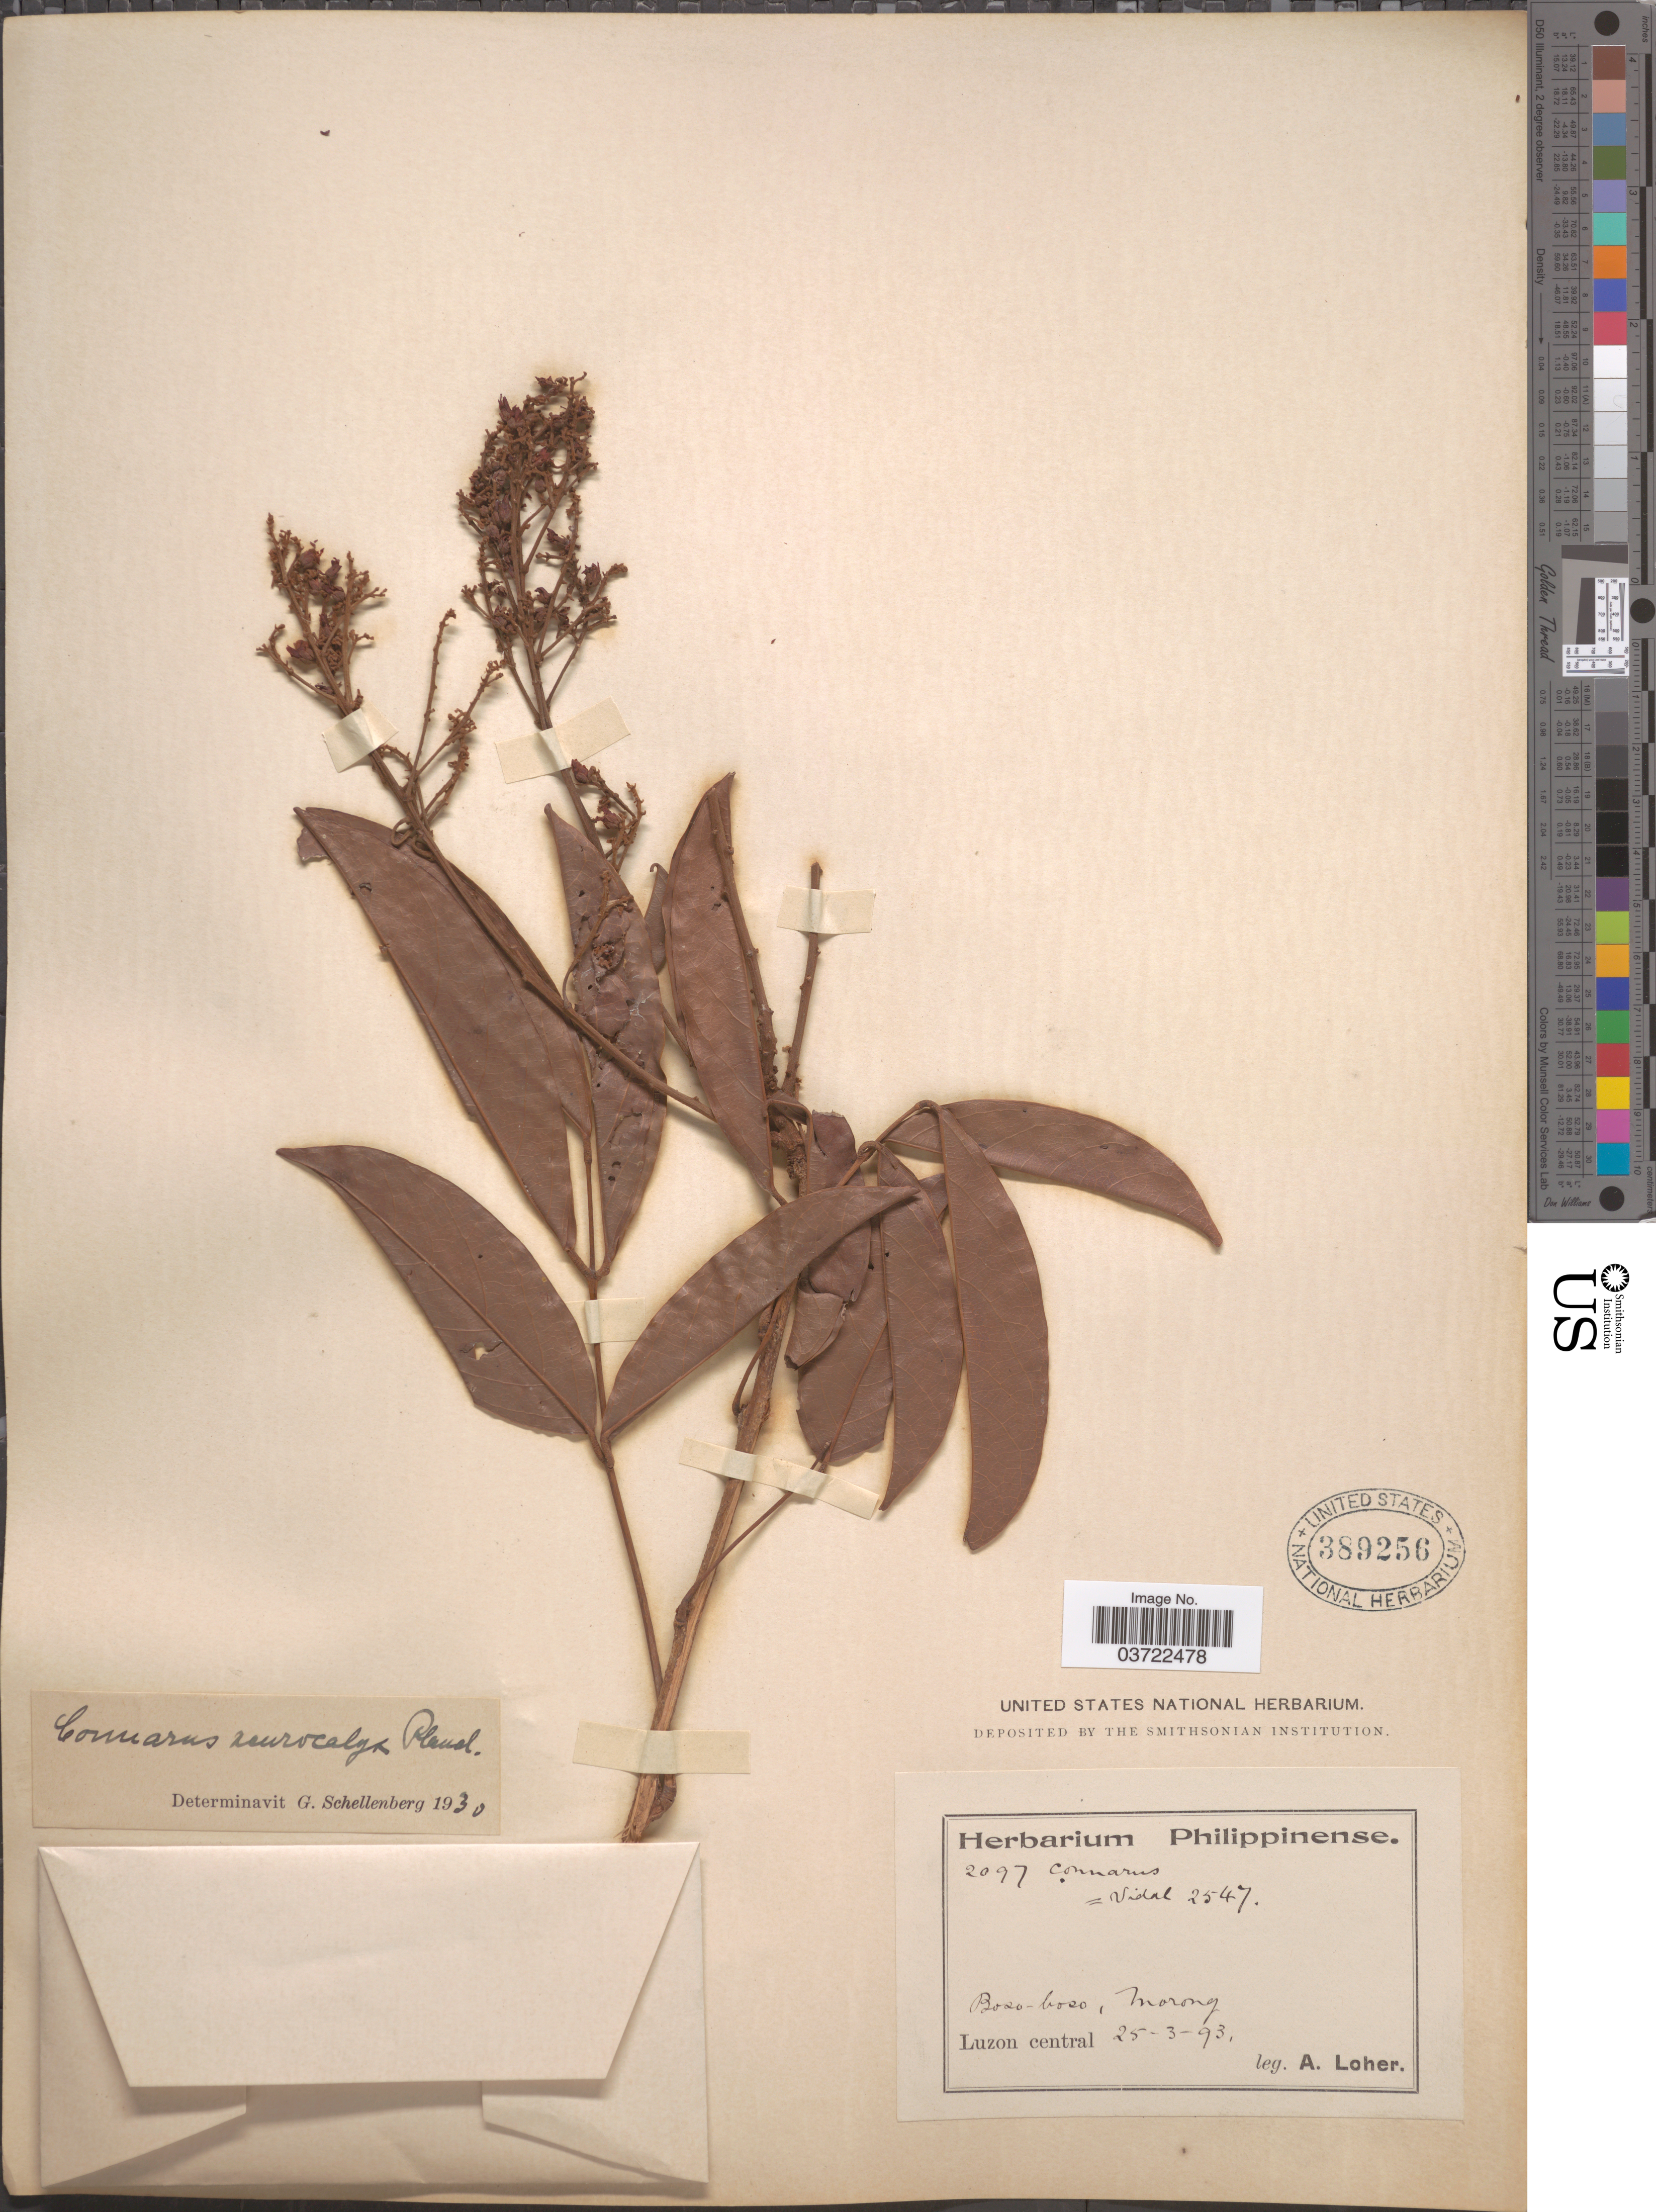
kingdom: Plantae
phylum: Tracheophyta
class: Magnoliopsida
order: Oxalidales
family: Connaraceae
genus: Connarus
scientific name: Connarus neurocalyx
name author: Planch.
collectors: A. Loher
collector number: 2097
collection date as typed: Transcribed d/m/y: 25/3/93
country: Philippines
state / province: Central Luzon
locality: Bozo-bozo, Morong, Luzon central.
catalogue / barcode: US 389256